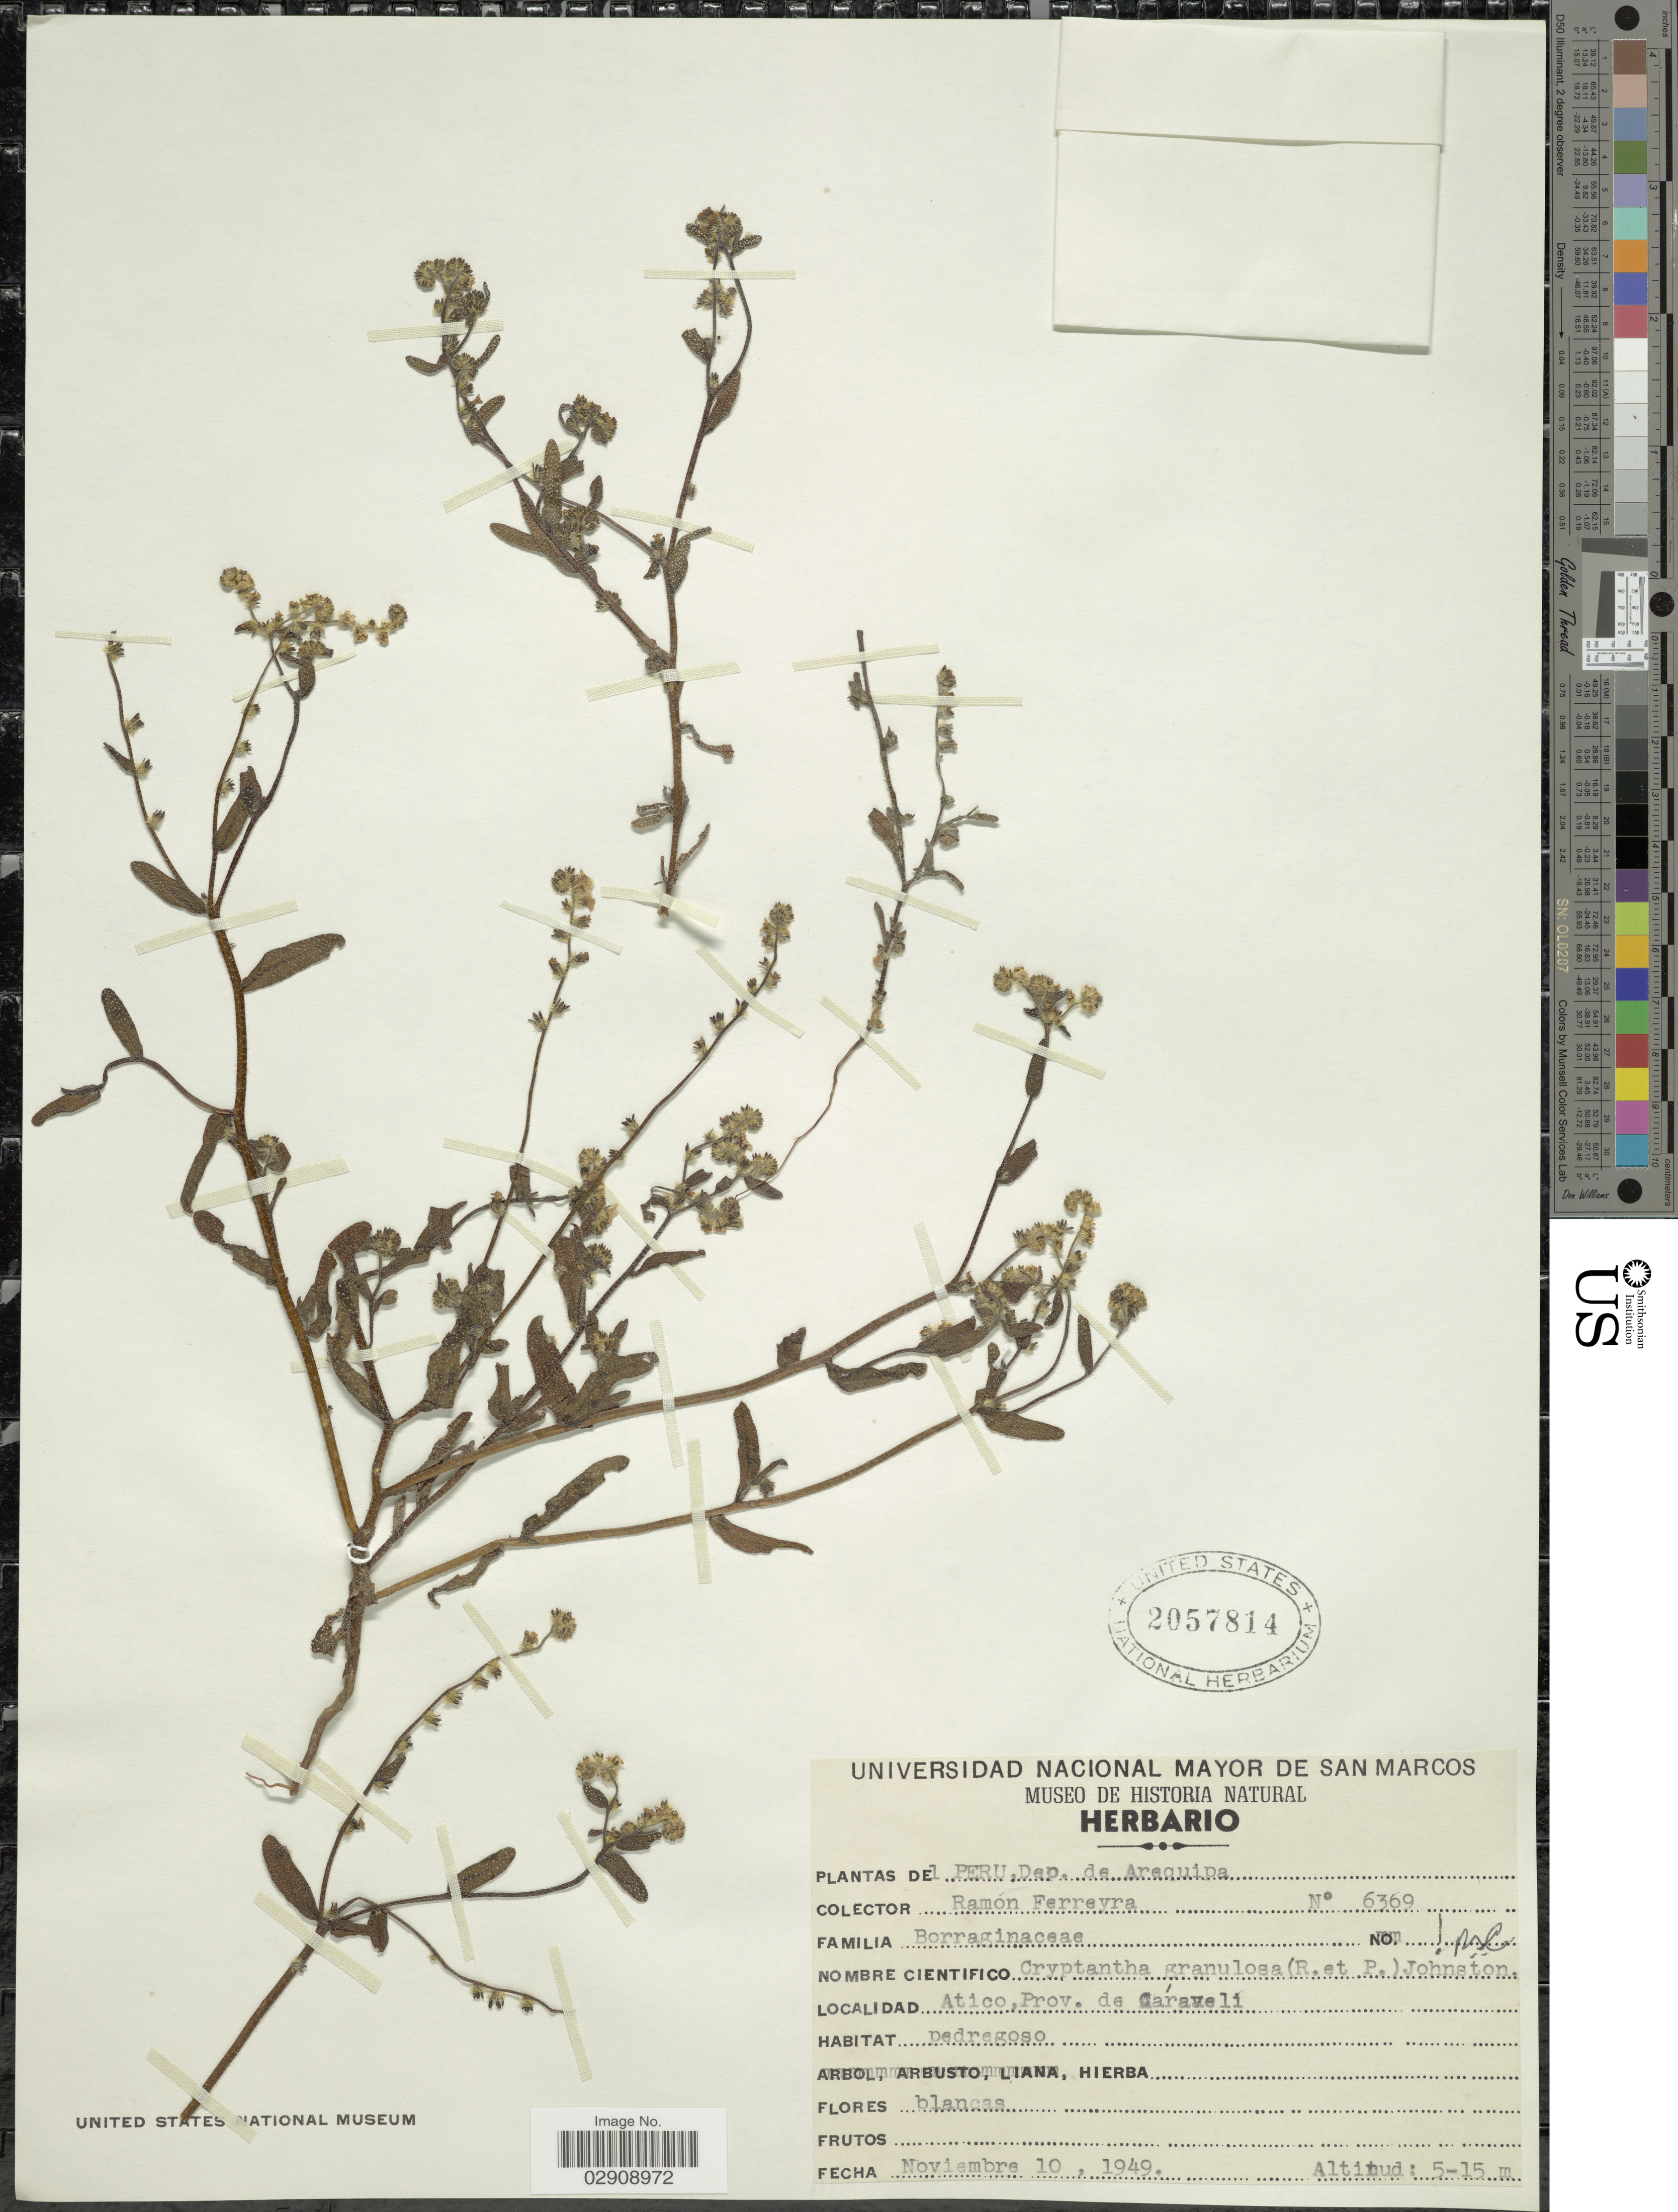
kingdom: Plantae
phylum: Tracheophyta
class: Magnoliopsida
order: Boraginales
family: Boraginaceae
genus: Cryptantha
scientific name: Cryptantha granulosa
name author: (Ruiz & Pav.) I.M. Johnst.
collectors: R. A. Ferreyra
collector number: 6369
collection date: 1949-11-10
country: Peru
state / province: Arequipa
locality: Atico, Prov. de Cáraveli. Peru, Dep. de Arequipa.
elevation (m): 5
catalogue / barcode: US 2057814